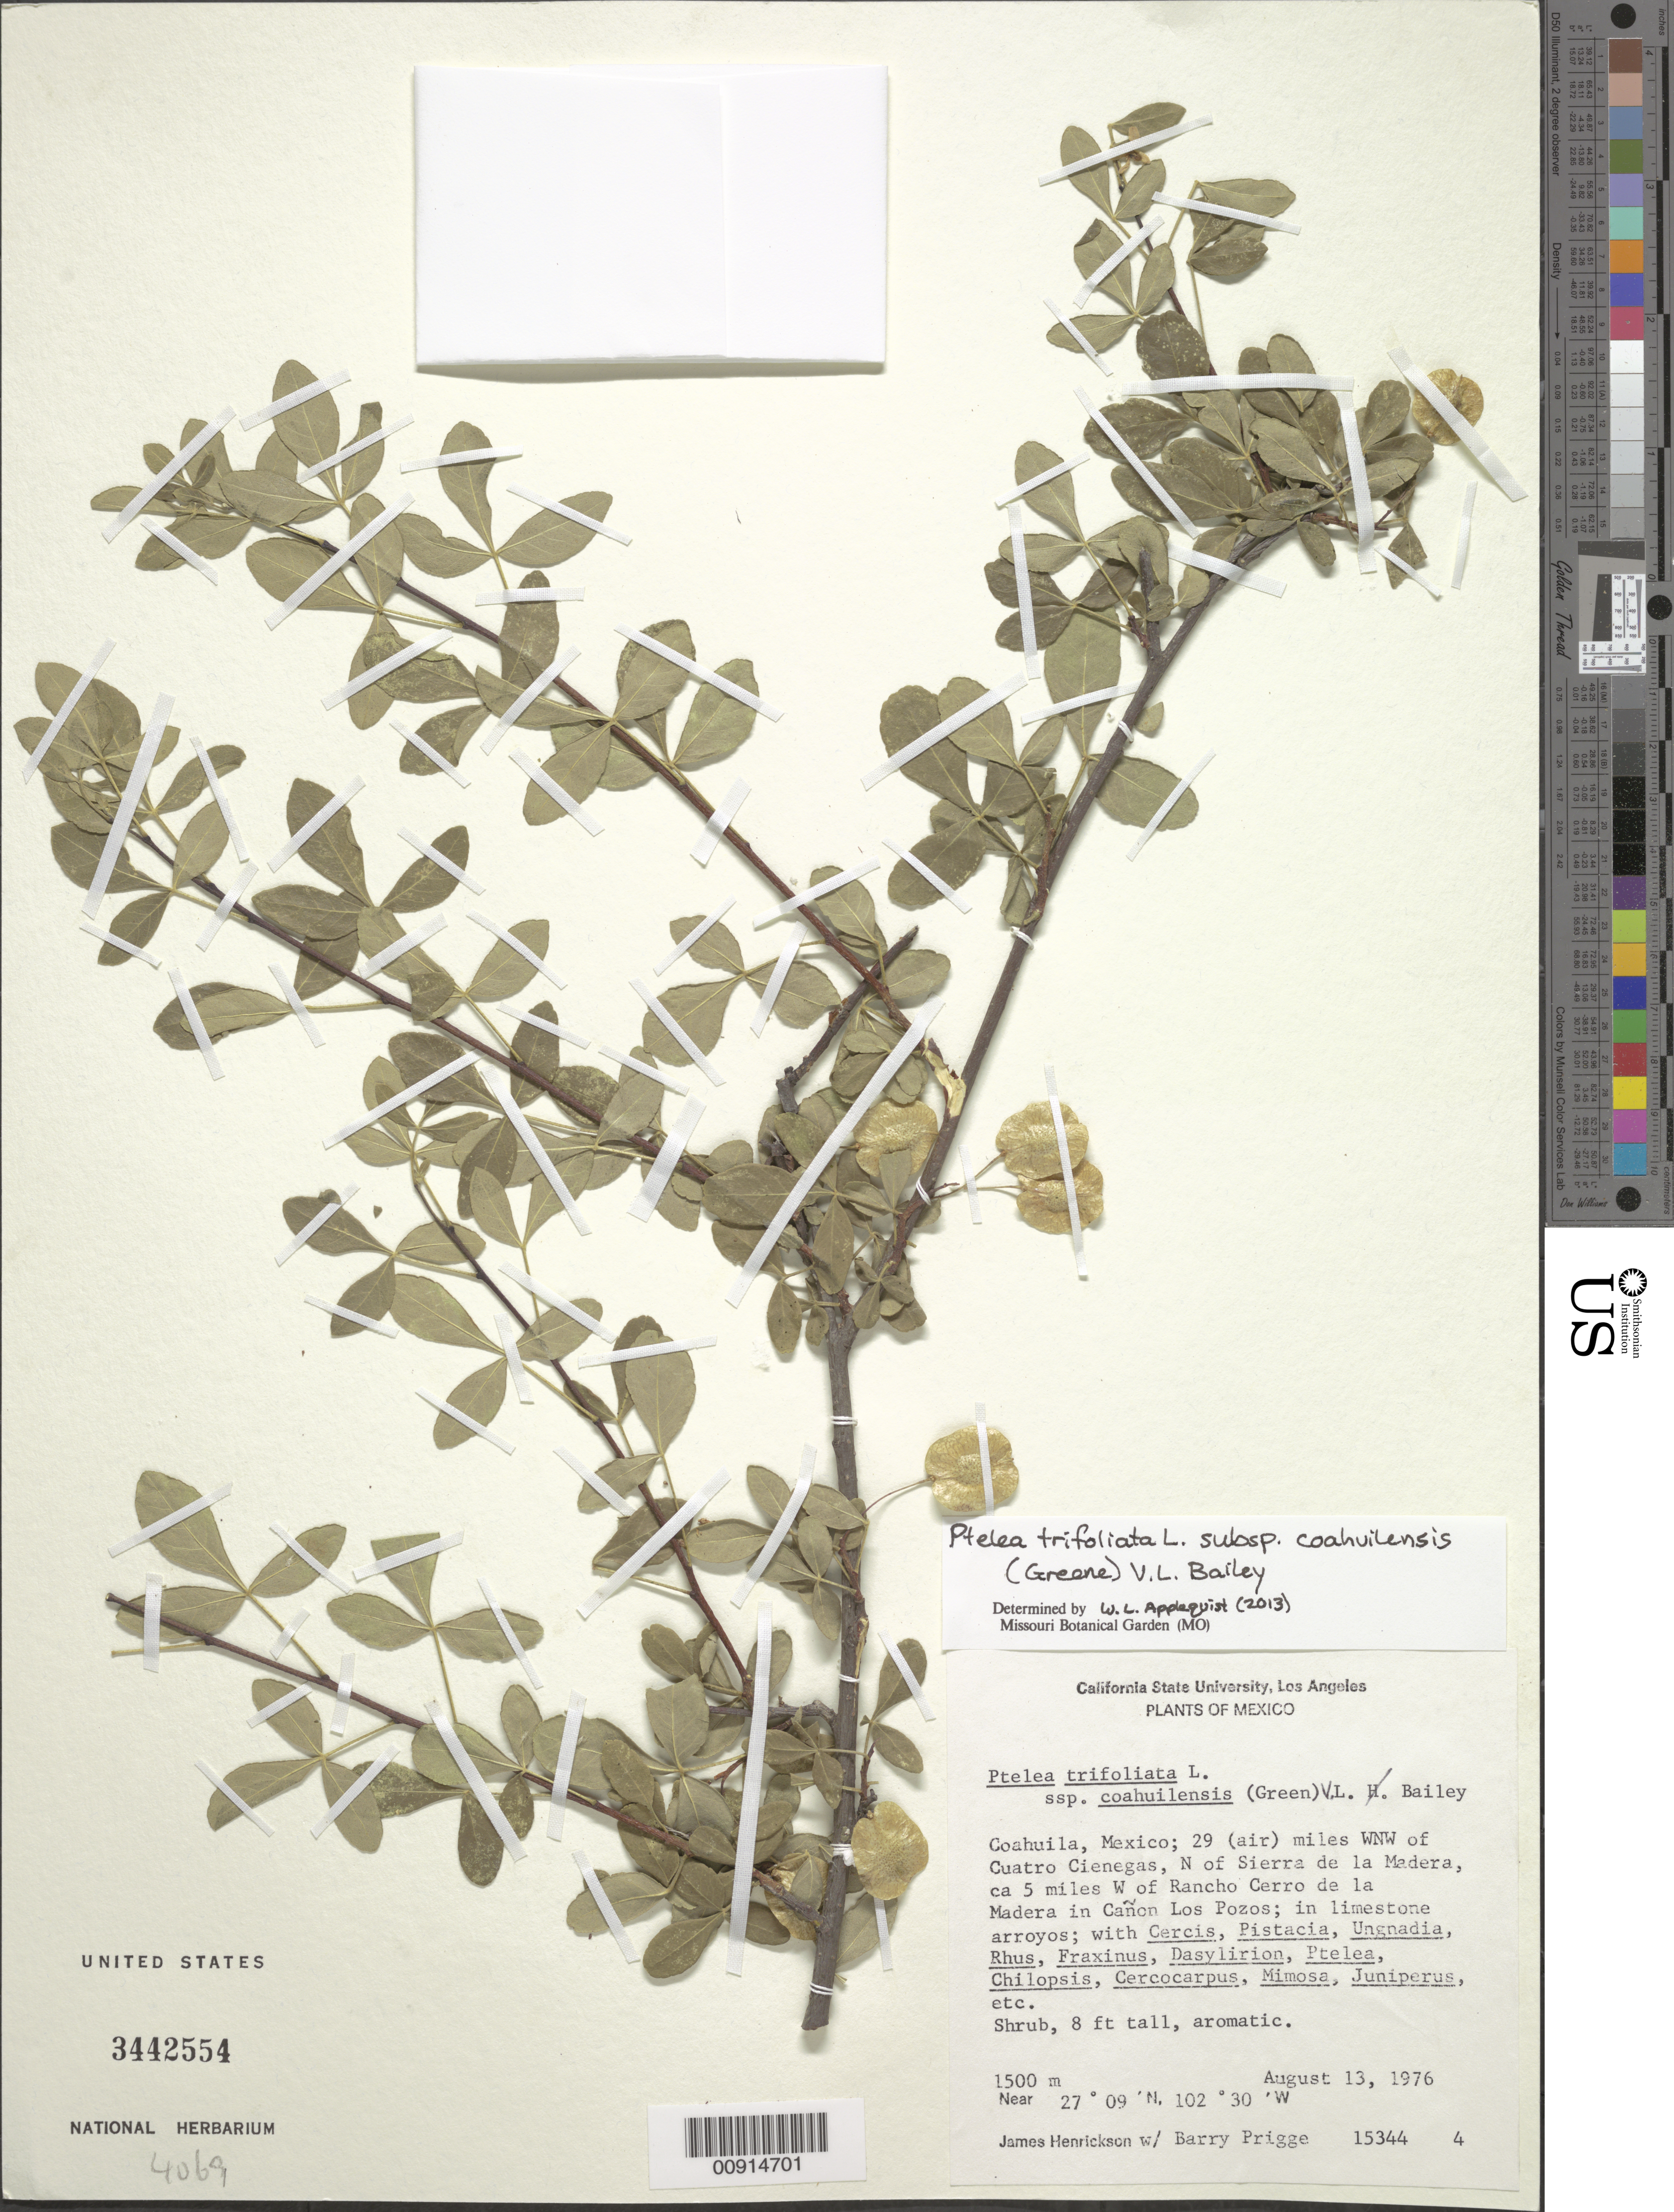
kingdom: Plantae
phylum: Tracheophyta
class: Magnoliopsida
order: Sapindales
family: Rutaceae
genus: Ptelea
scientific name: Ptelea trifoliata subsp. coahuilensis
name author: (Greene) V. L. Bailey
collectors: J. Henrickson & B. Prigge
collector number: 15344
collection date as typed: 13 Aug 1976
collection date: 1976-08-13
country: Mexico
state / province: Coahuila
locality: Coahuila; 29 (air) miles WNW of Cuatro Ciénegas, N of Sierra de la Madera, ca. 5 miles W of Rancho Cerro de la Madera in Cañon Los Pozos.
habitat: In limestone arroyos; with Cercis, Pistacia, Ungnadia, Rhus, Fraxinus, Dasylirion, Ptelea, Chilopsis, Cercocarpus, Mimosa, &c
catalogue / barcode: US 3442554